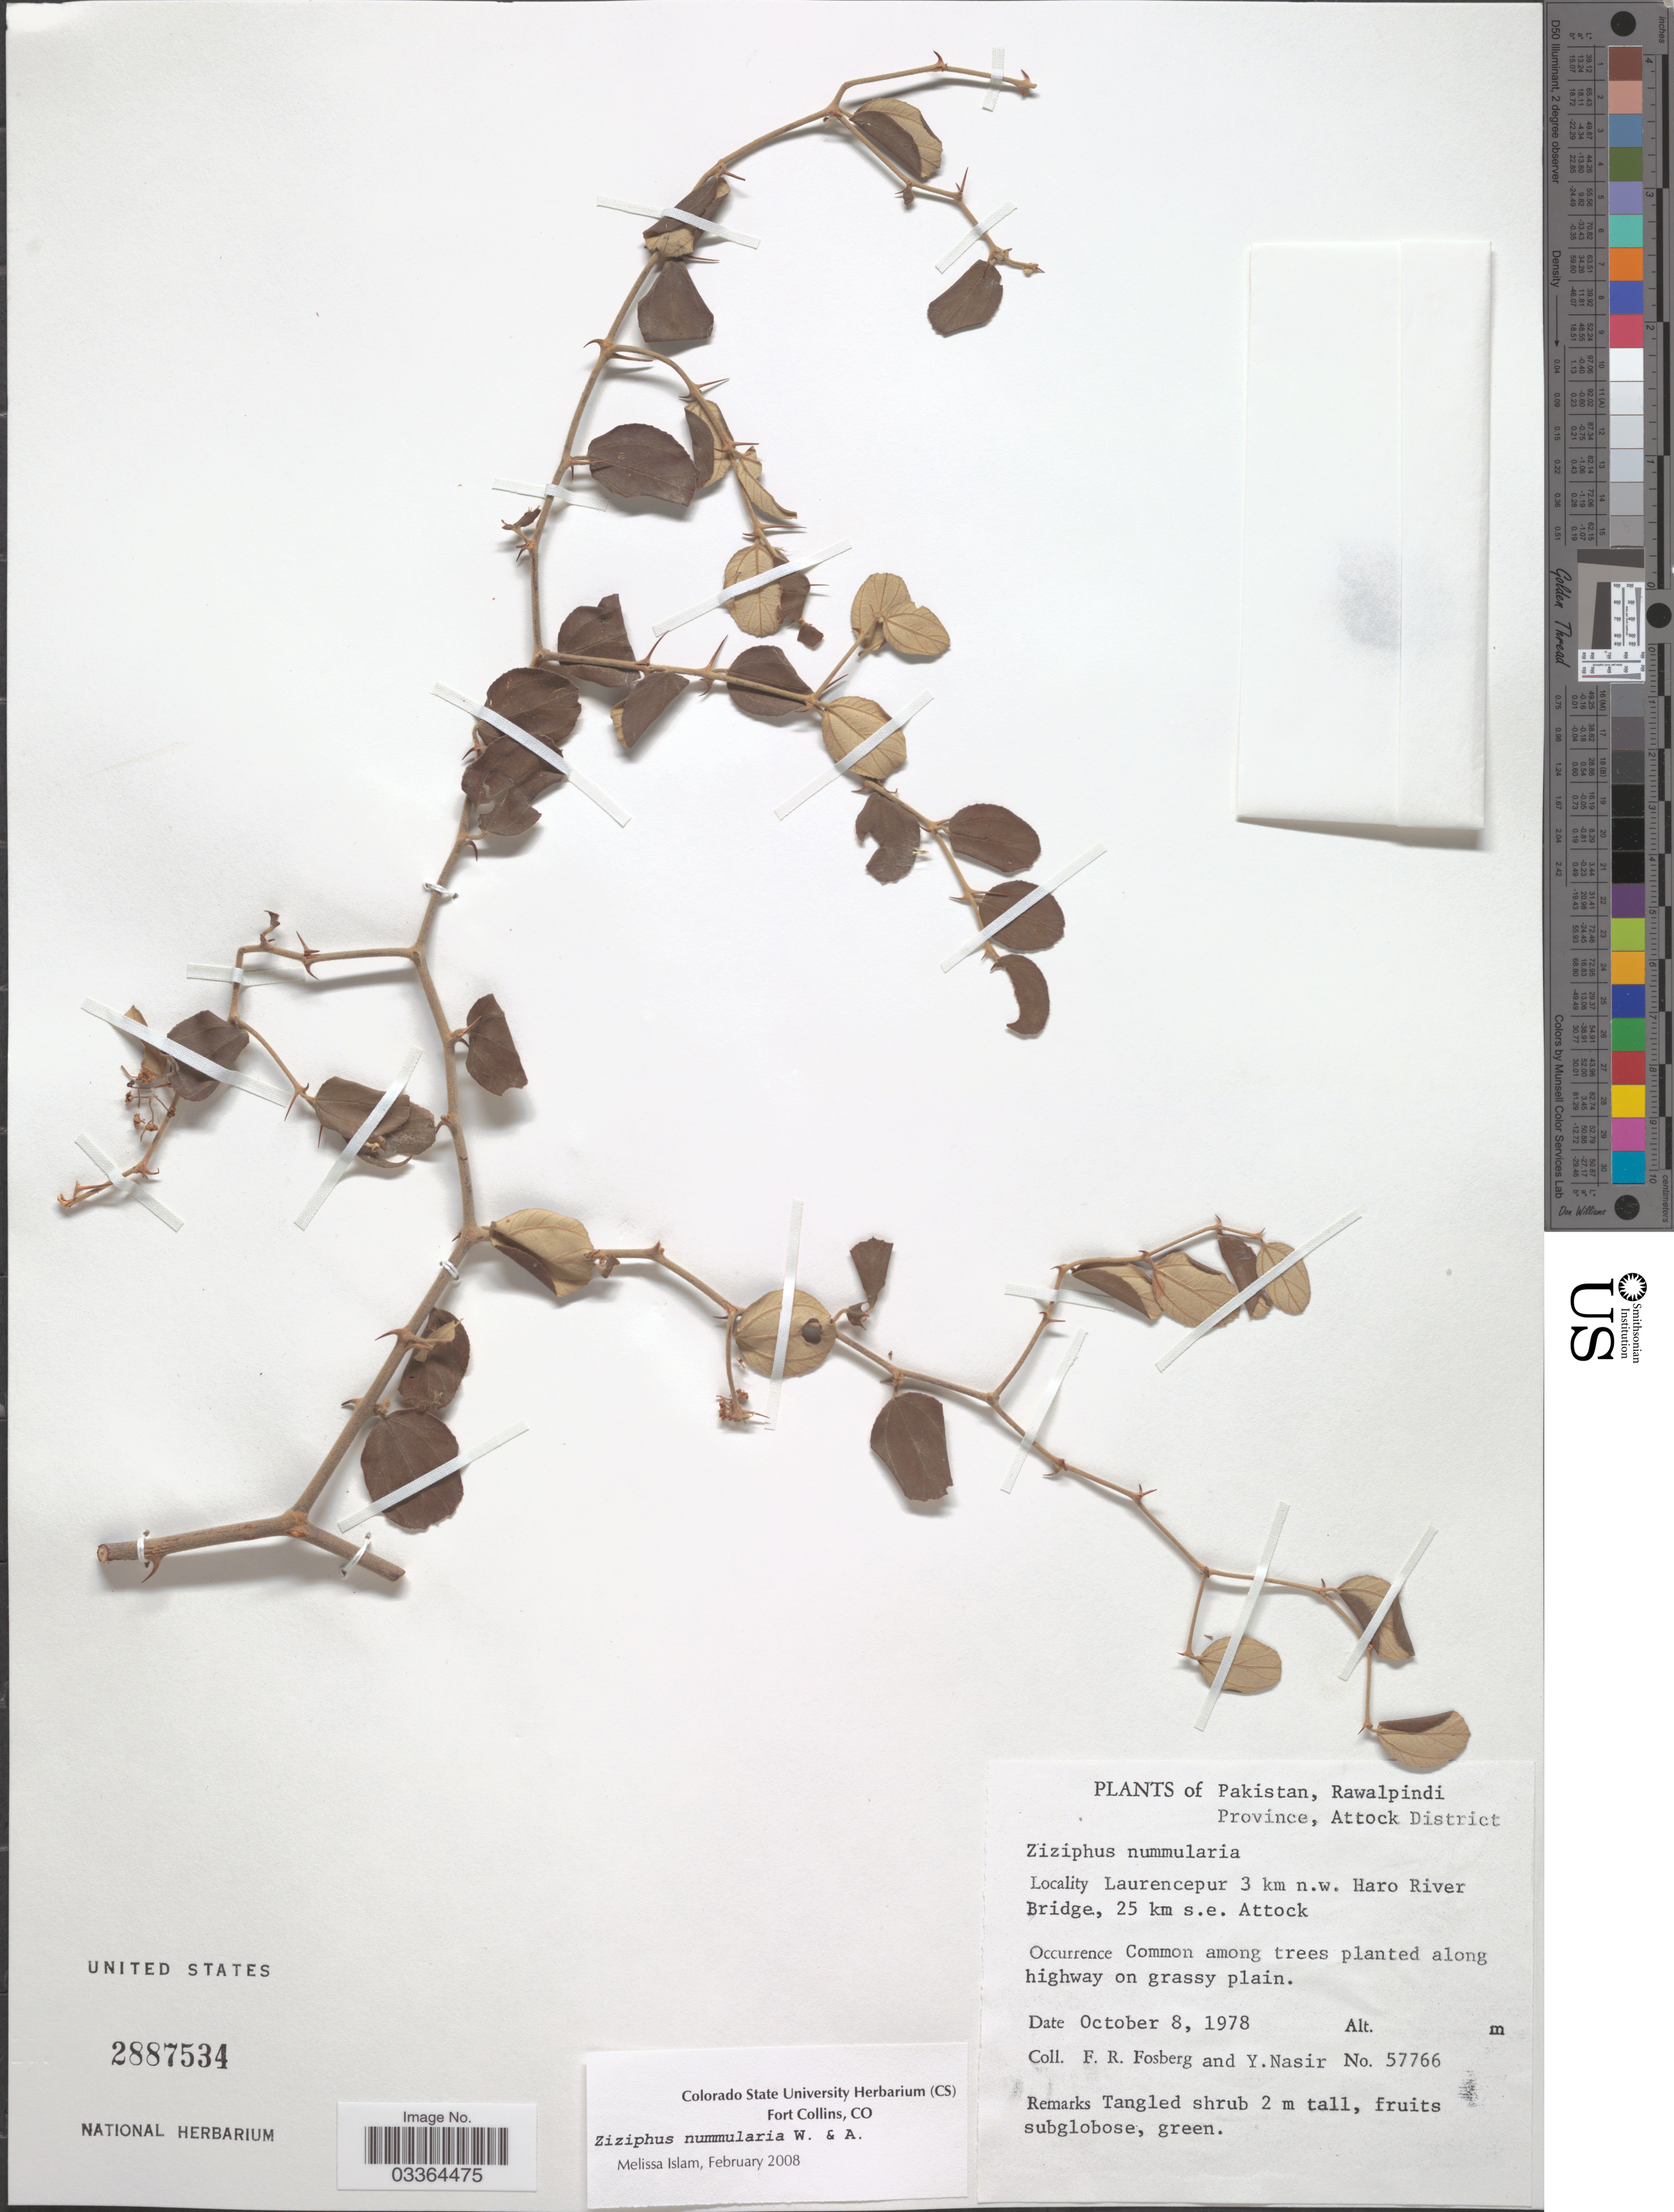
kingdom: Plantae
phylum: Tracheophyta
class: Magnoliopsida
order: Rosales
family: Rhamnaceae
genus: Ziziphus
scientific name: Ziziphus nummularia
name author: (Burm. f.) Wight & Arn.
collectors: F. R. Fosberg & Y. Nasir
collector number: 57766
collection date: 1978-10-08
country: Pakistan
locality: Rawalpindi Province, Attock District. Laurencepur 3 km n.w. Haro River Bridge, 25 km s.e. Attock.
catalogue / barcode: US 2887534